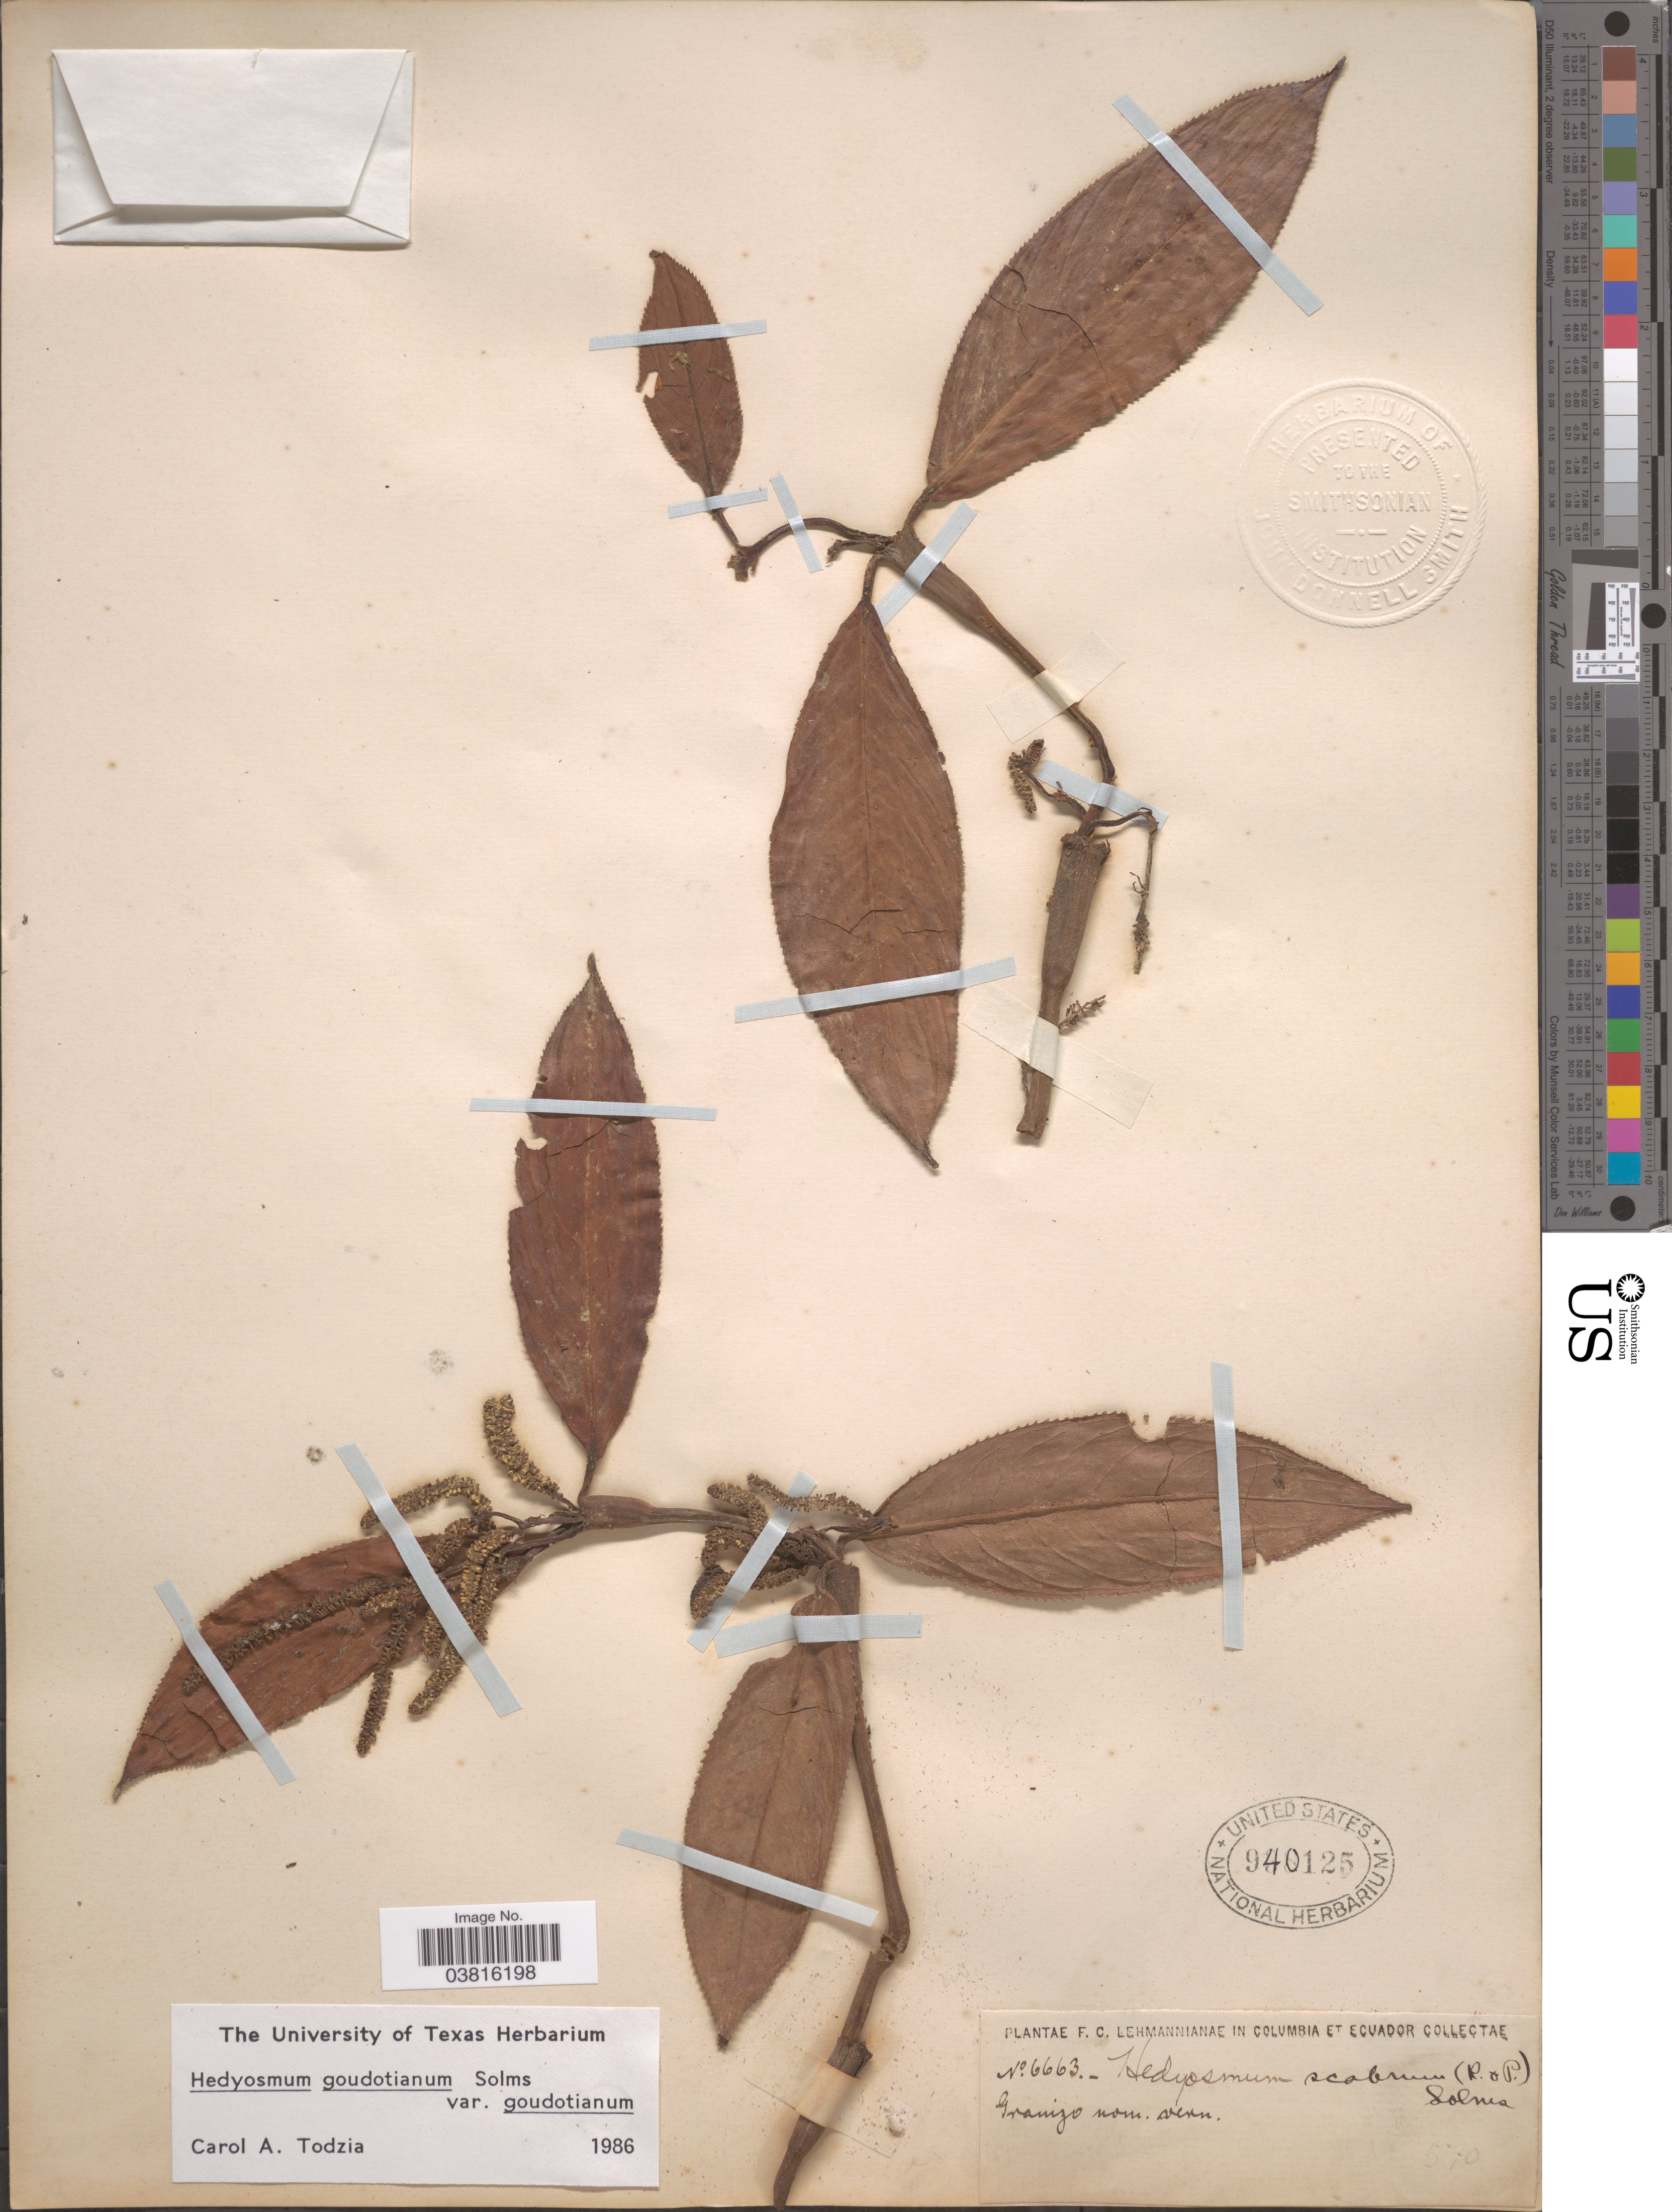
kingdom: Plantae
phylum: Tracheophyta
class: Magnoliopsida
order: Chloranthales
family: Chloranthaceae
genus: Hedyosmum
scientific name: Hedyosmum goudotianum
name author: Solms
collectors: F. C. Lehmann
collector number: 6663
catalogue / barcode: US 940125